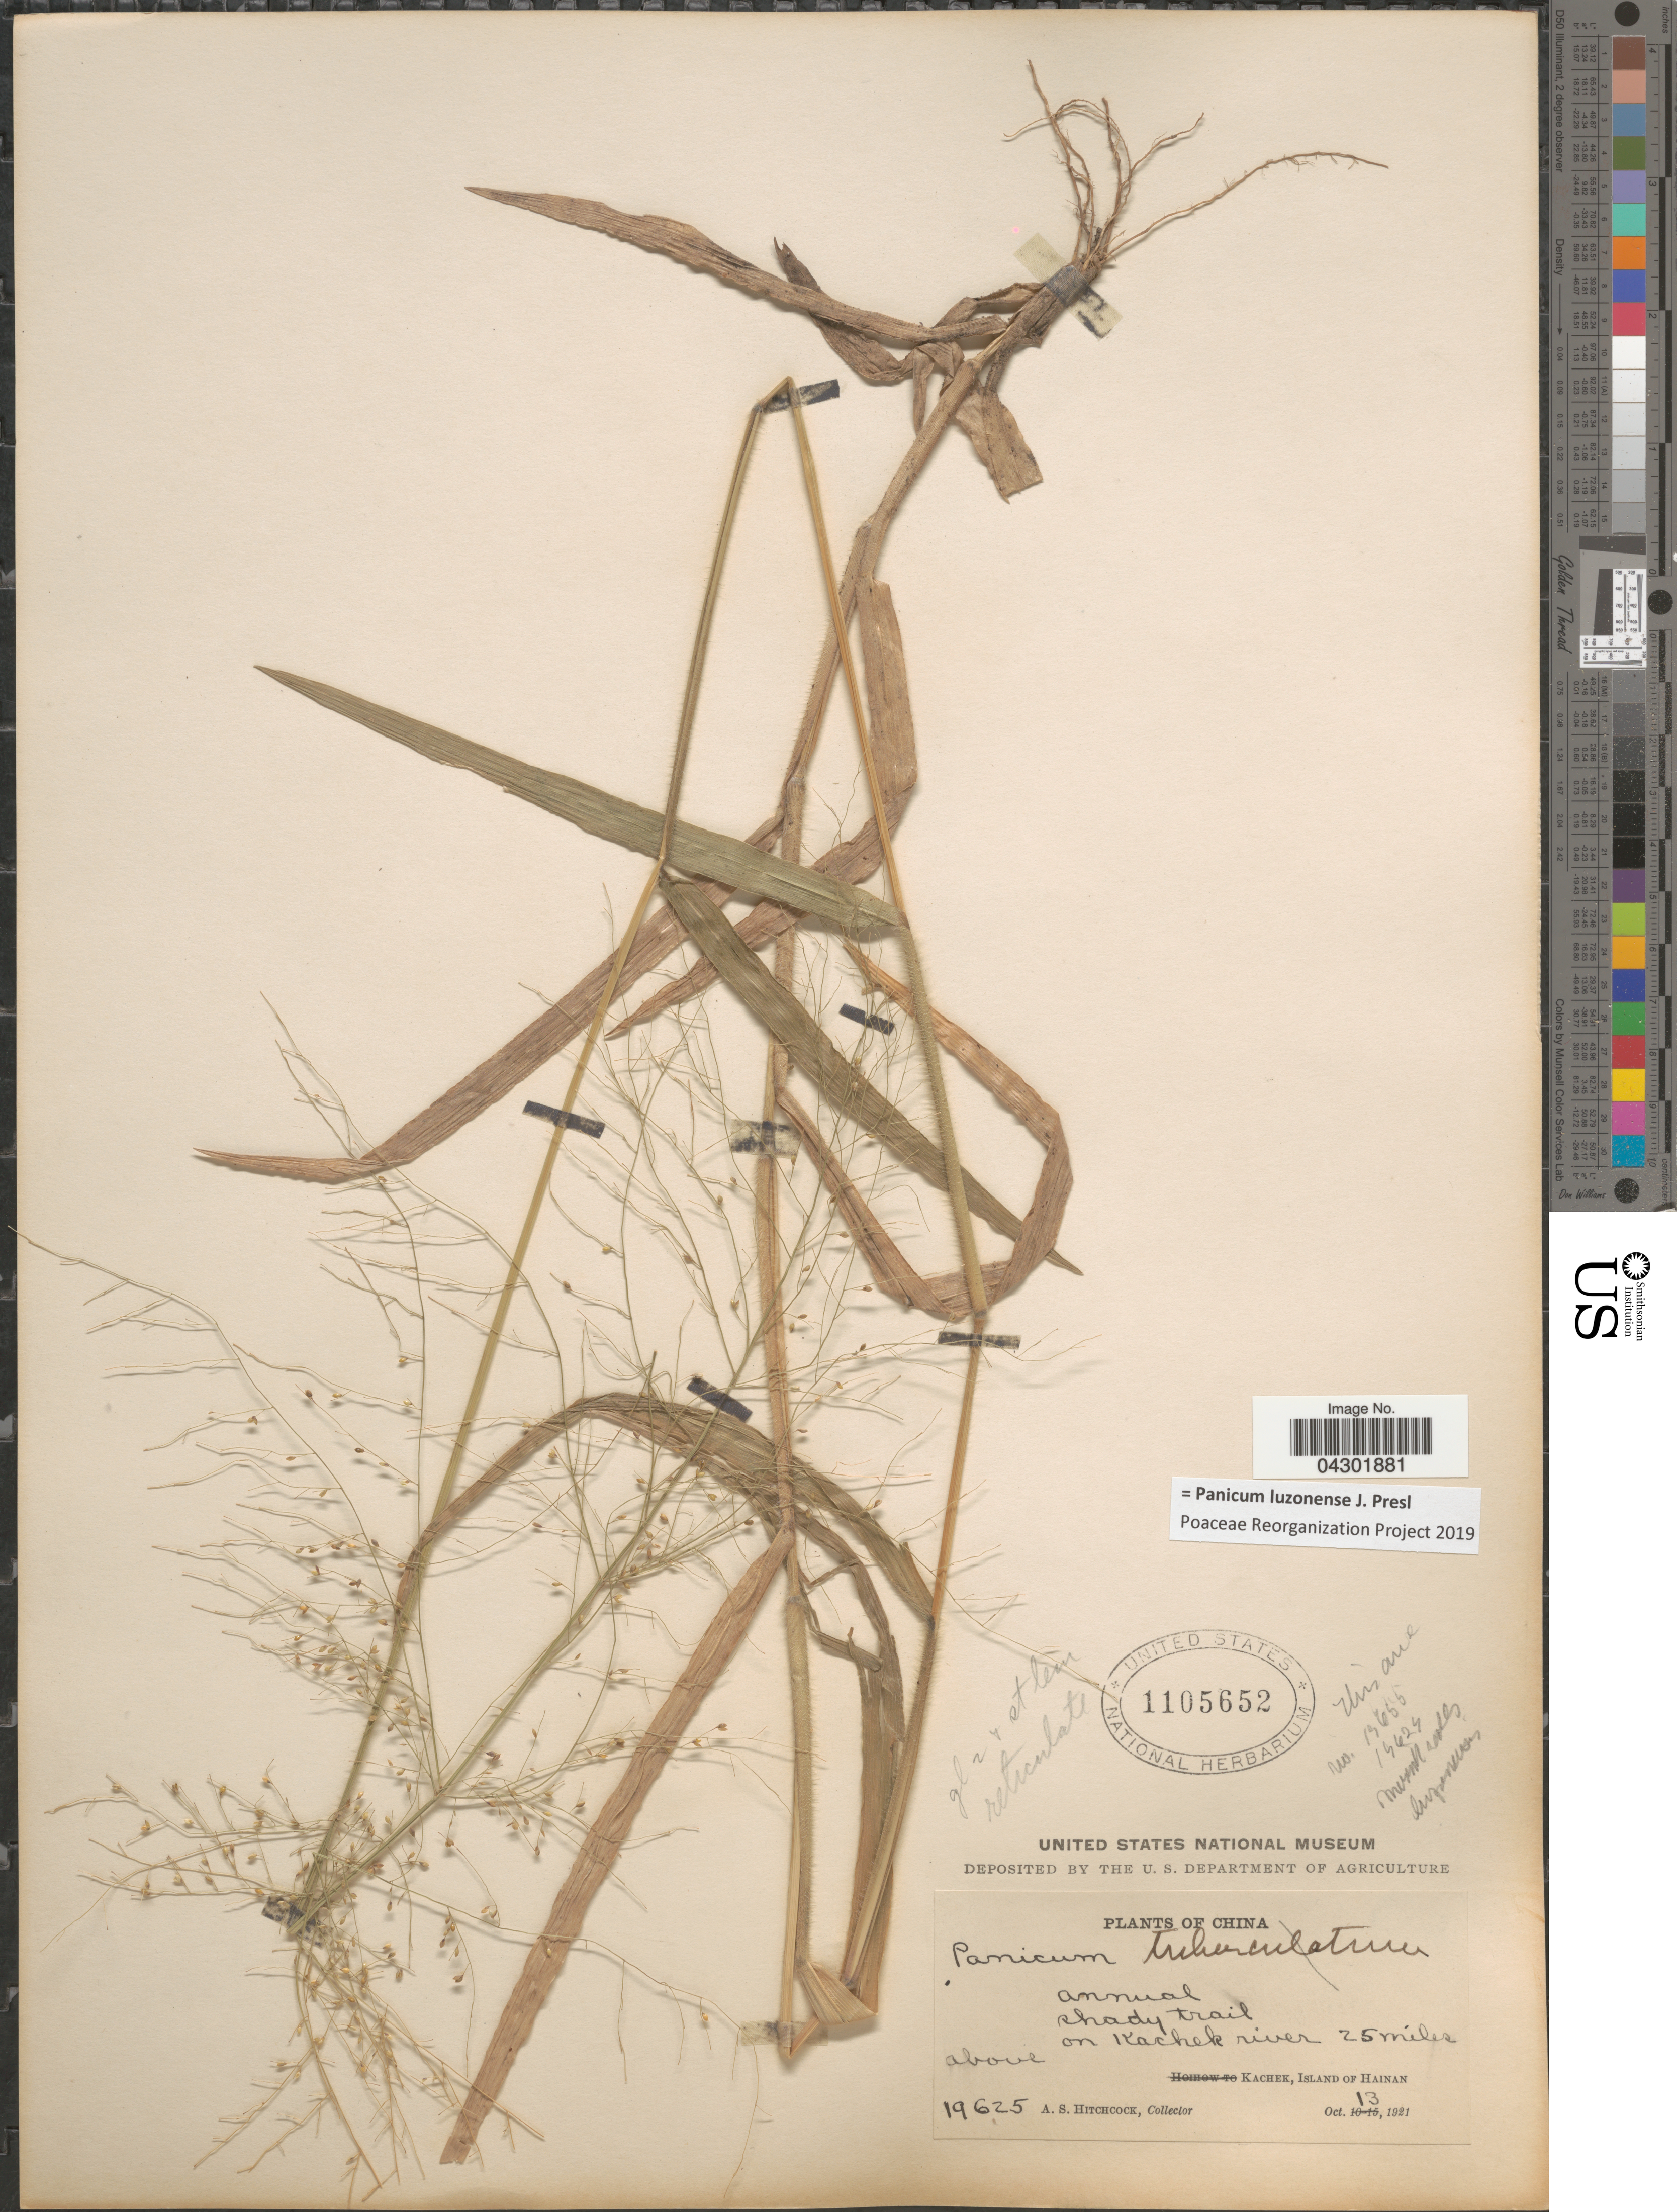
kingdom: Plantae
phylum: Tracheophyta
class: Liliopsida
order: Poales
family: Poaceae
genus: Panicum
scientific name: Panicum luzonense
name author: J. Presl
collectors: A. S. Hitchcock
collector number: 19625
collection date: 1921-10-13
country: China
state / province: Hainan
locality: Shady trail on Kachek river 25 miles above Kachek, Island of Hainan.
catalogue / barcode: US 1105652